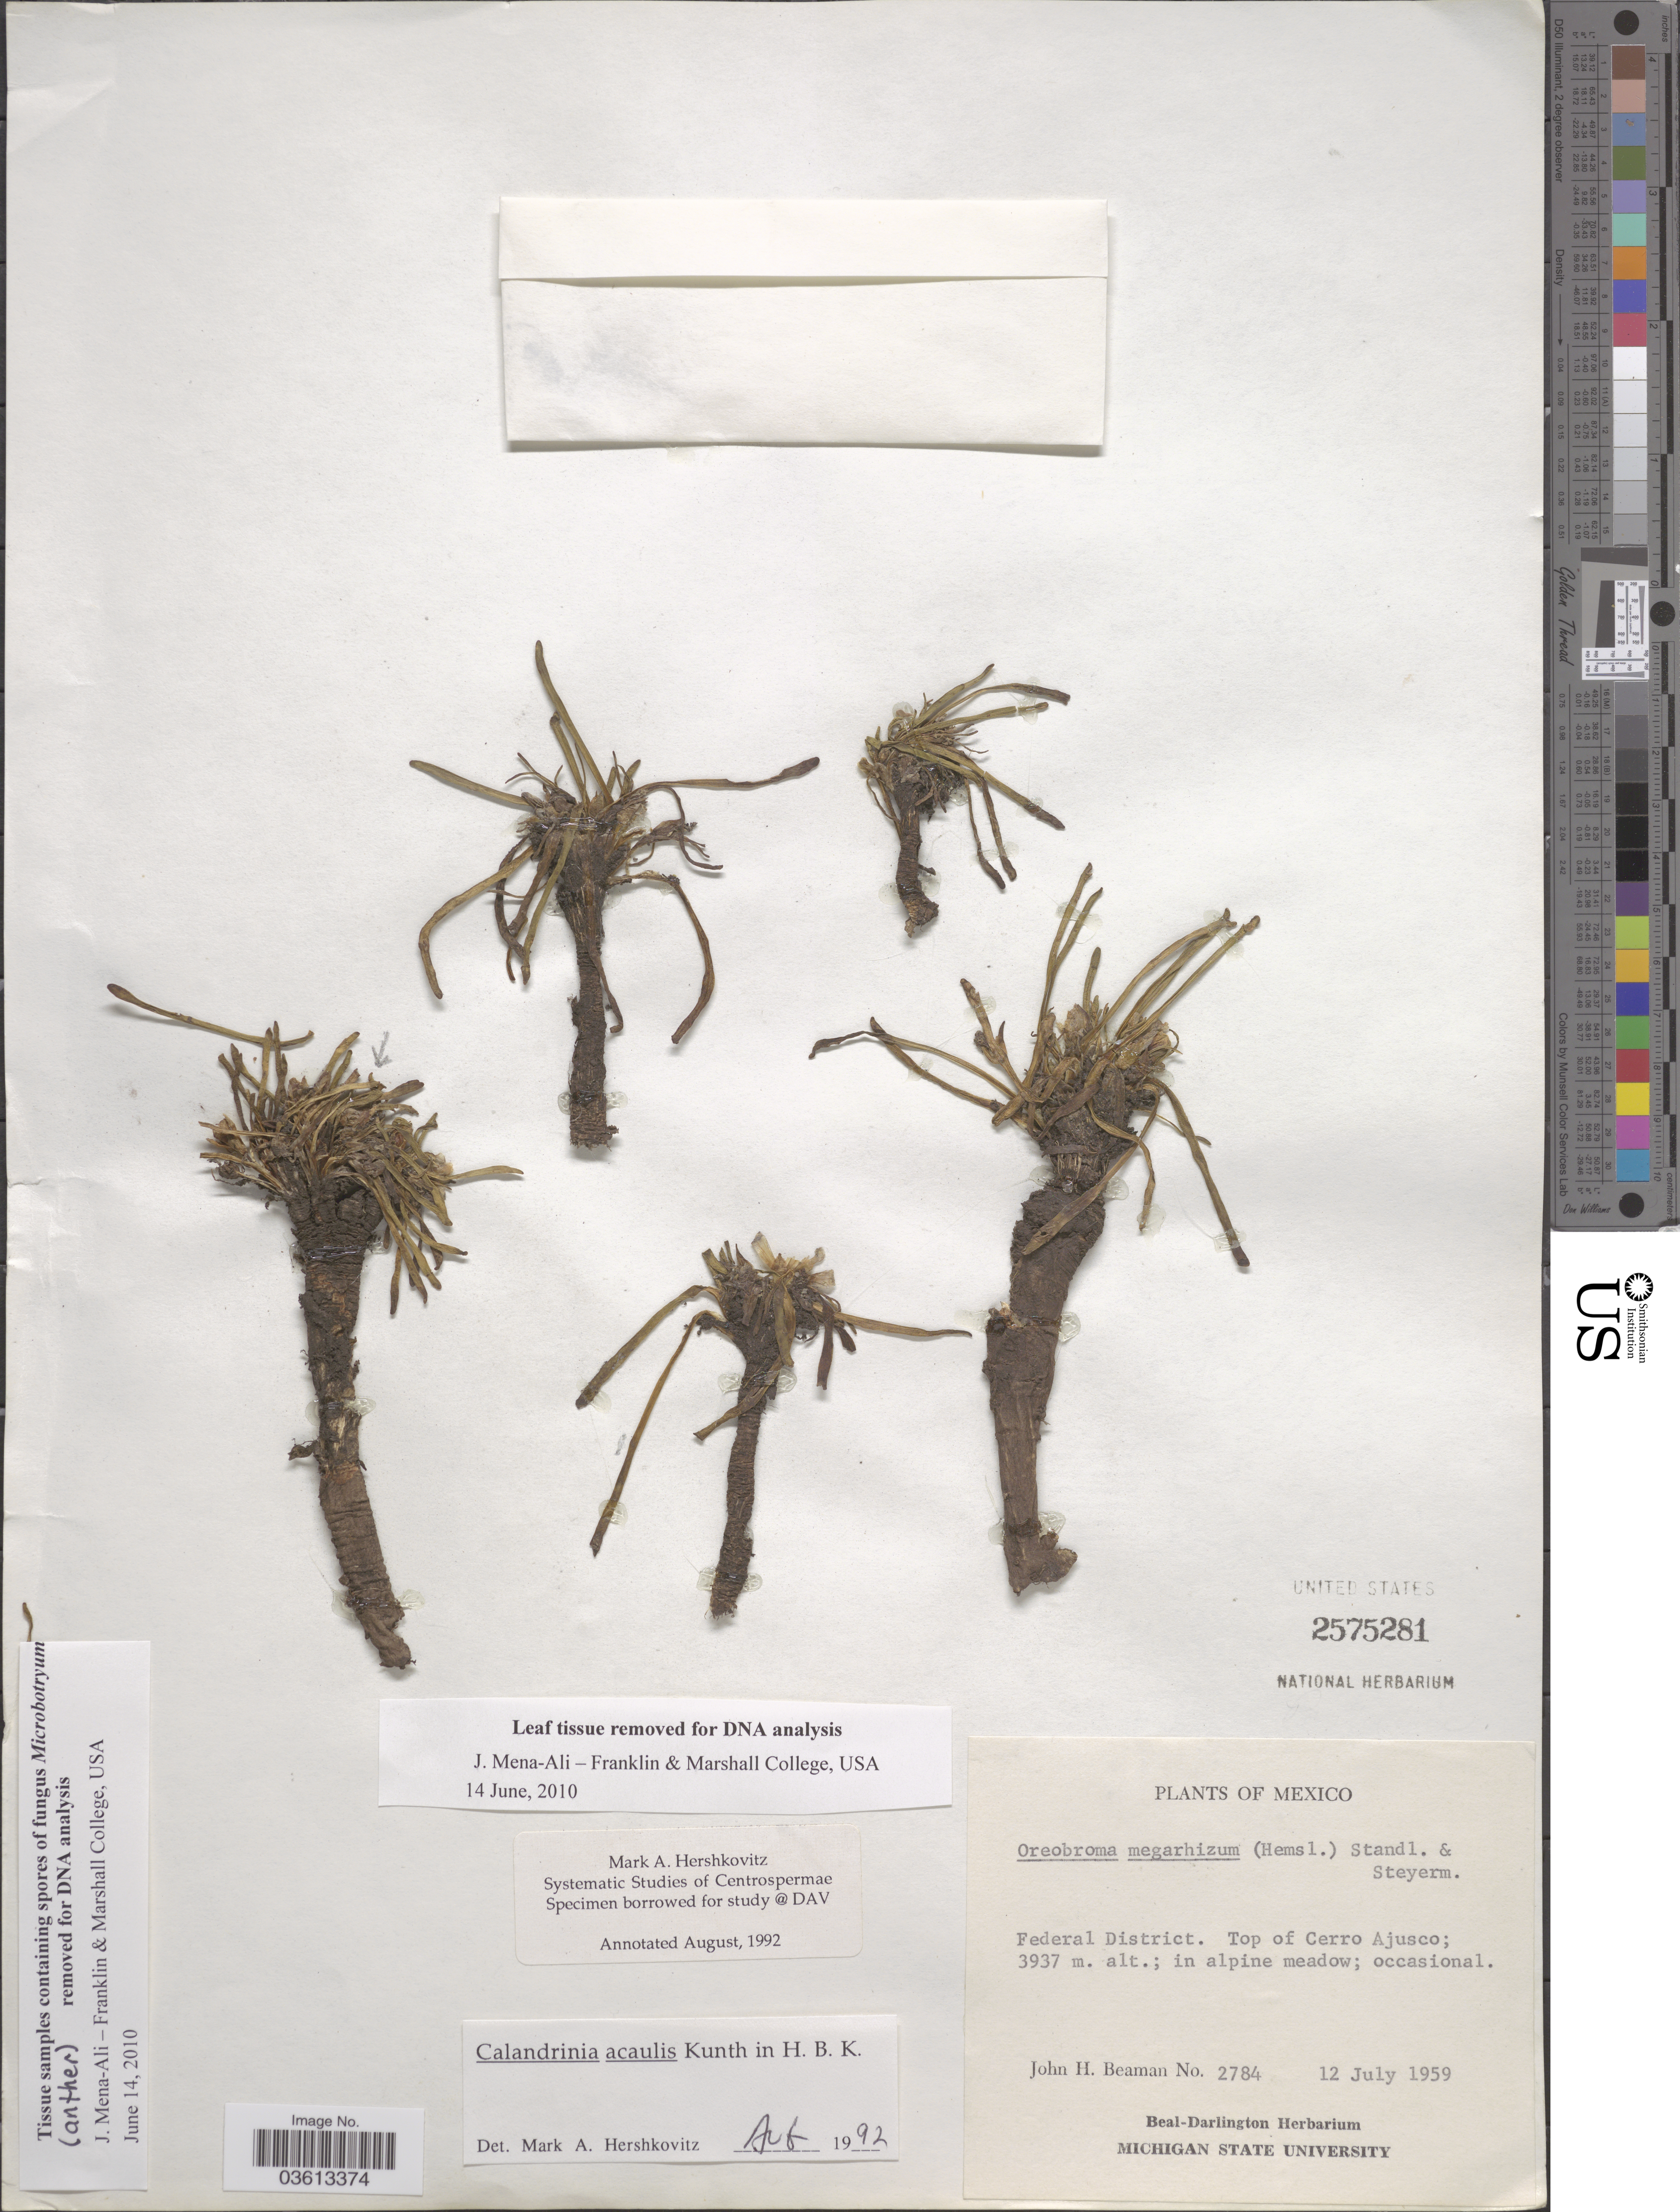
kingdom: Plantae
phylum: Tracheophyta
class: Magnoliopsida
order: Caryophyllales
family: Montiaceae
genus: Calandrinia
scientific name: Calandrinia acaulis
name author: Kunth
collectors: J. H. Beaman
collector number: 2784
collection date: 1959-07-12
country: Mexico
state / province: Distrito Federal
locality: Federal District. Top of Cerro Ajusco.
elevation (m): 3937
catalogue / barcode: US 2575281